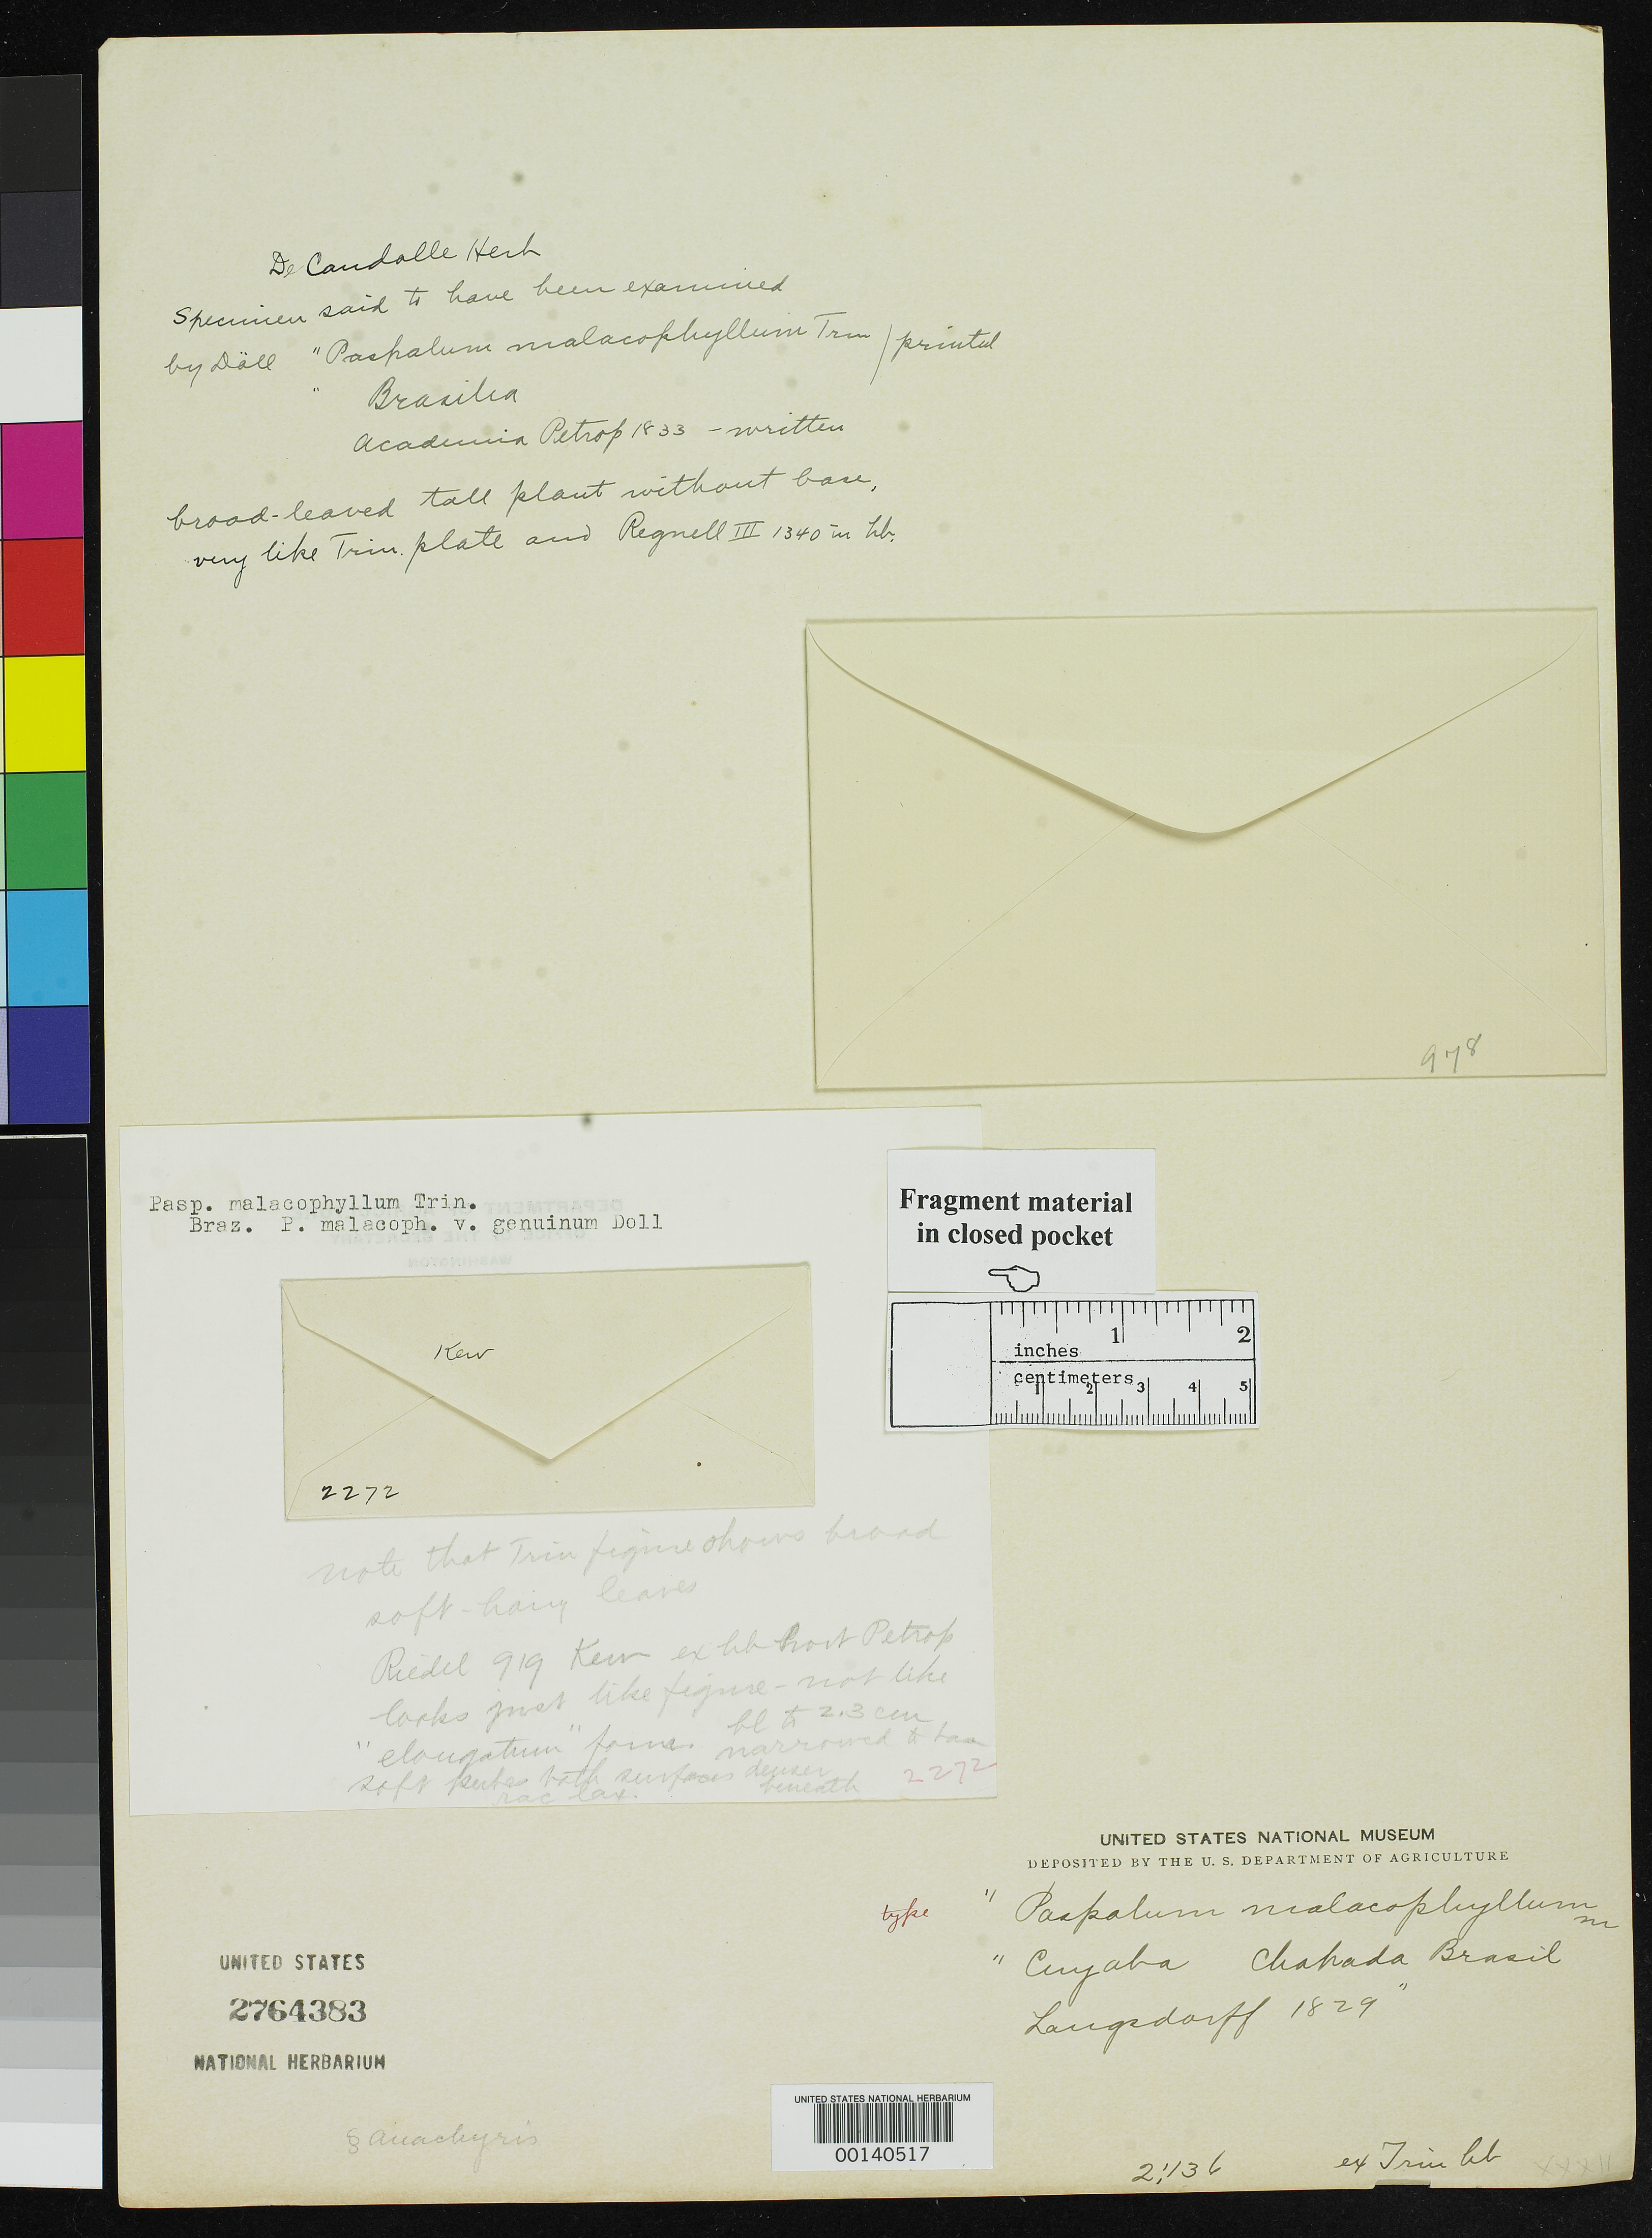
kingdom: Plantae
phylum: Tracheophyta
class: Liliopsida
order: Poales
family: Poaceae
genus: Paspalum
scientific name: Paspalum malacophyllum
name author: Trin.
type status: Type Fragment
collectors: G. H. von Langsdorff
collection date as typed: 1829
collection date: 1829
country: Brazil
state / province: Mato Grosso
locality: Cuyaba [Cuiaba]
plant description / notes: Fragmentary material of type specimen ex herb. Trin. Also mounted on sheet is fragmentary material of var. genuinum, ex herb. Kew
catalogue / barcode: US 2764383